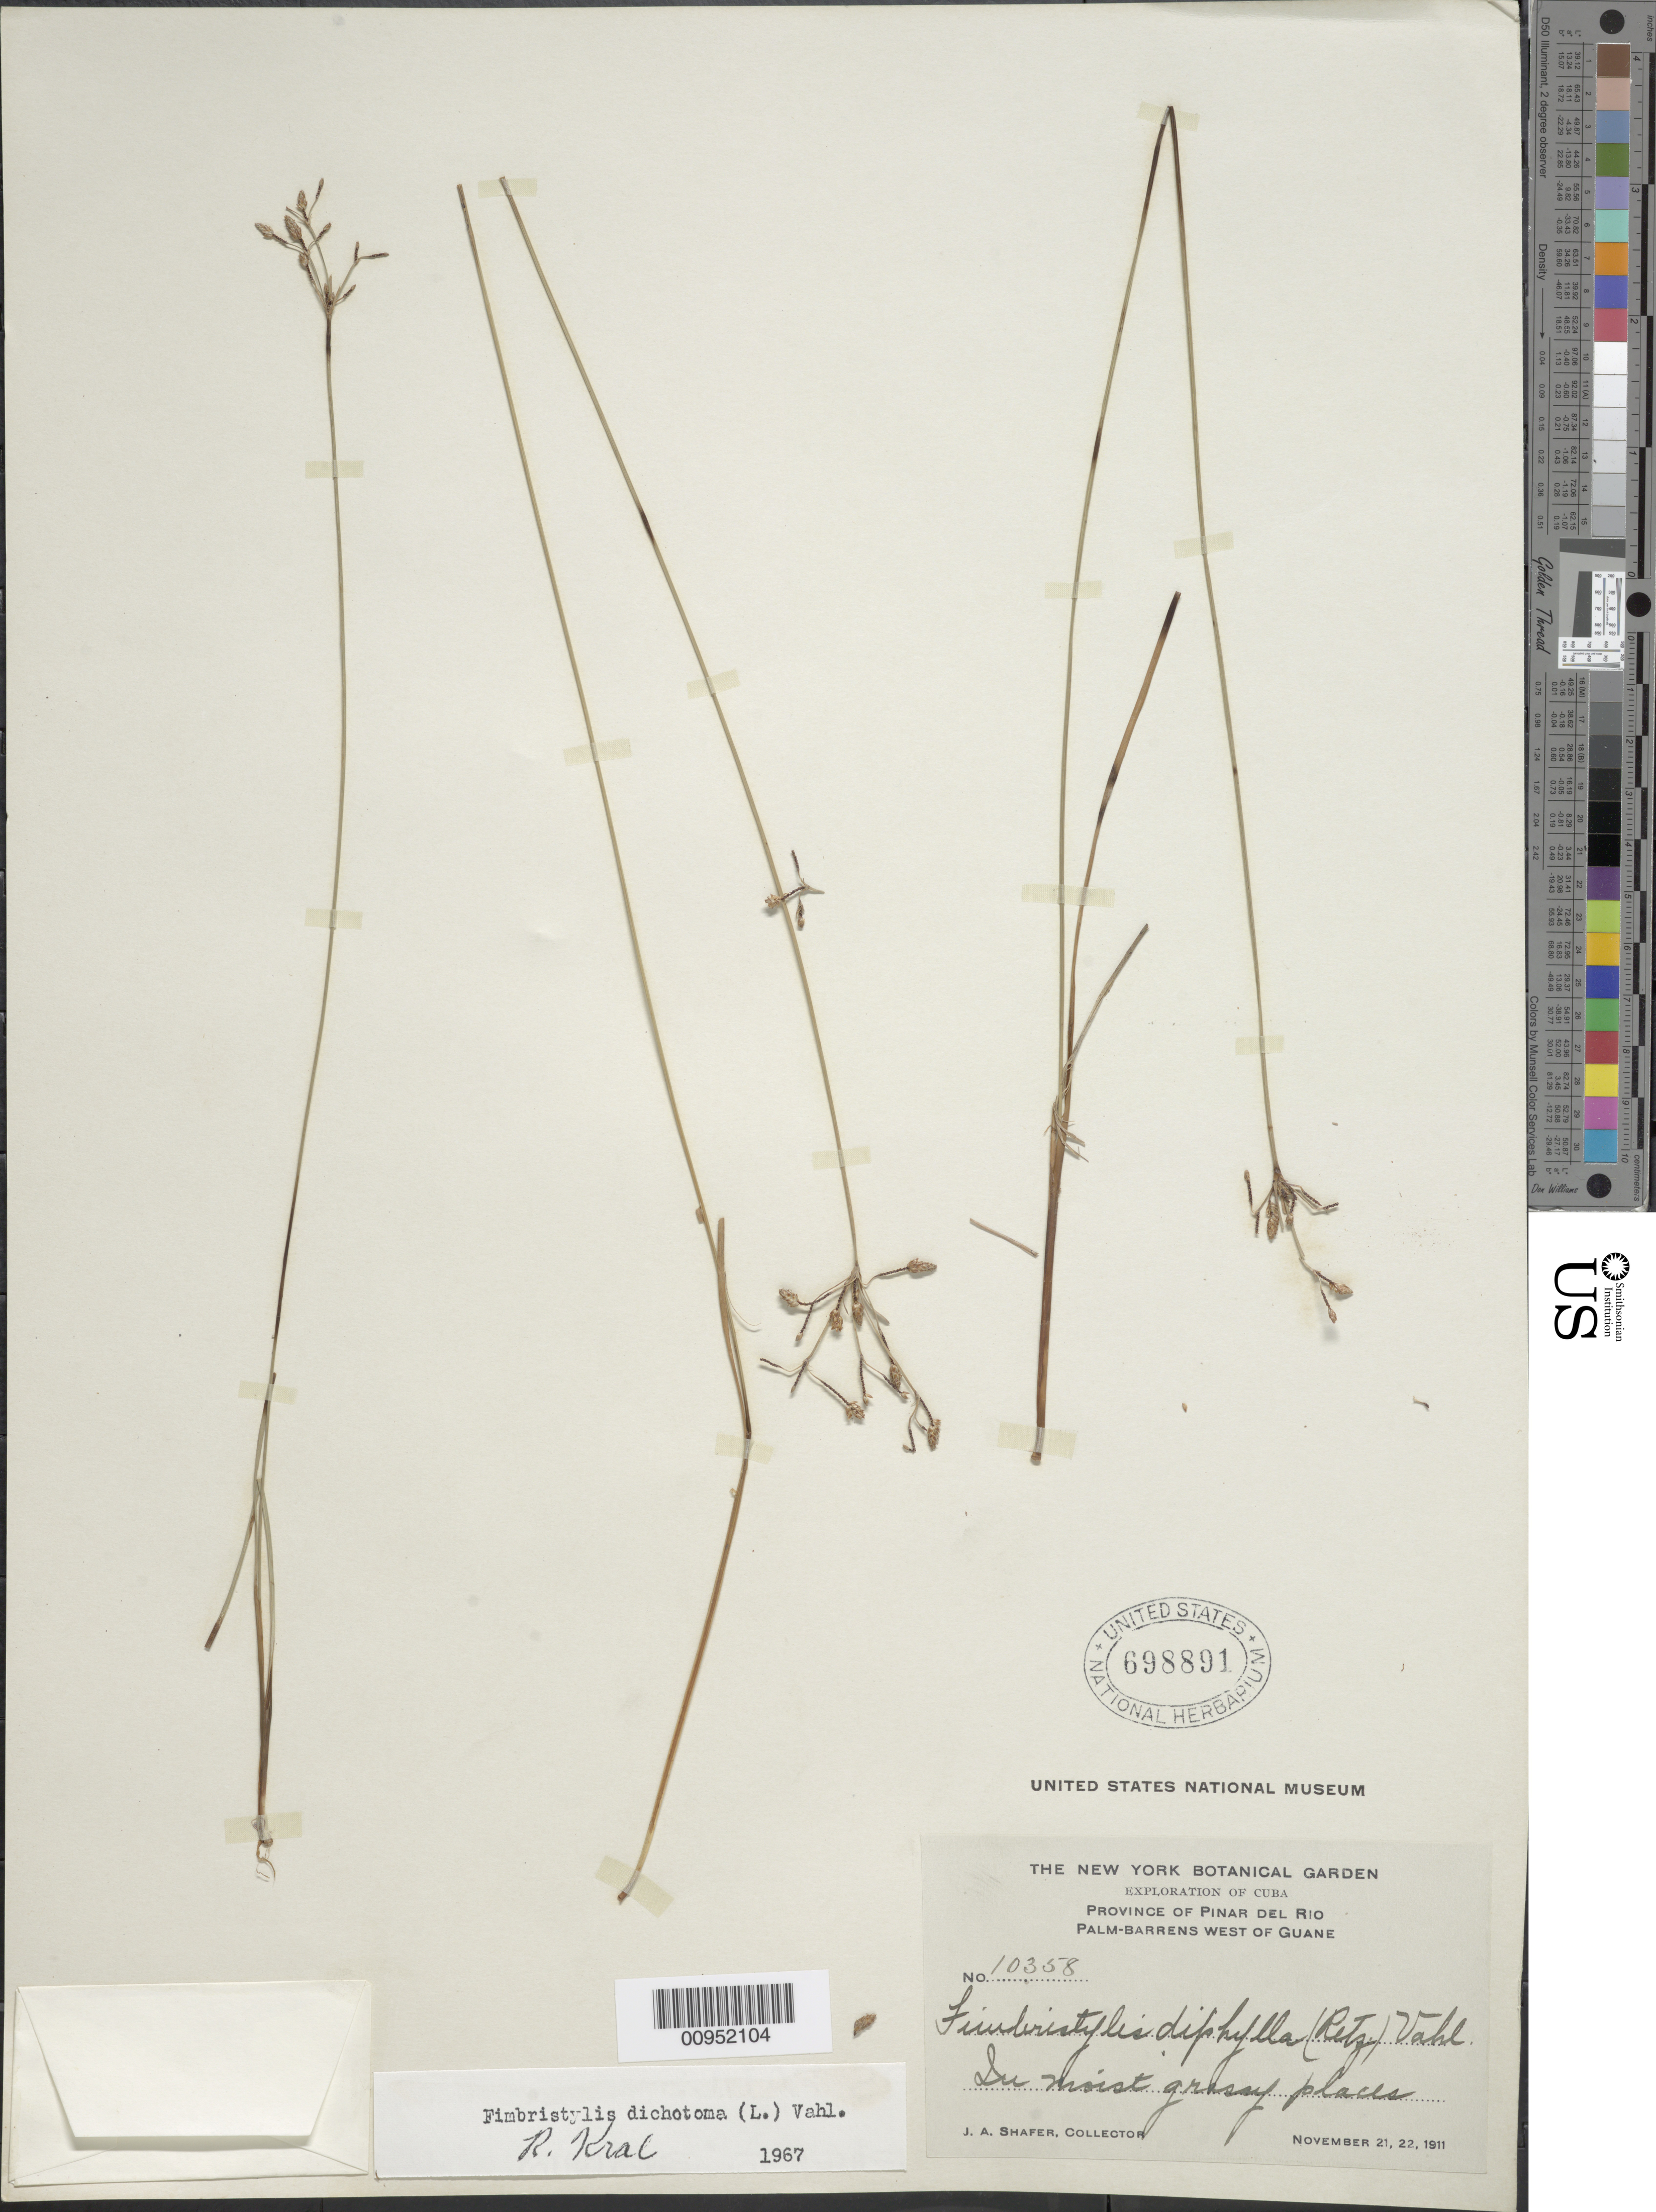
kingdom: Plantae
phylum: Tracheophyta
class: Liliopsida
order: Poales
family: Cyperaceae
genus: Fimbristylis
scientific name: Fimbristylis dichotoma subsp. dichotoma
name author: (L.) Vahl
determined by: Kral, Robert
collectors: J. A. Shafer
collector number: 10358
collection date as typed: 21 Nov 1911 to 22 Nov 1911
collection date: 1911-11-21/1911-11-22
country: Cuba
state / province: Pinar del Rio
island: Cuba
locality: Palm-barrens W of Guane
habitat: In moist grassy places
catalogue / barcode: US 698891